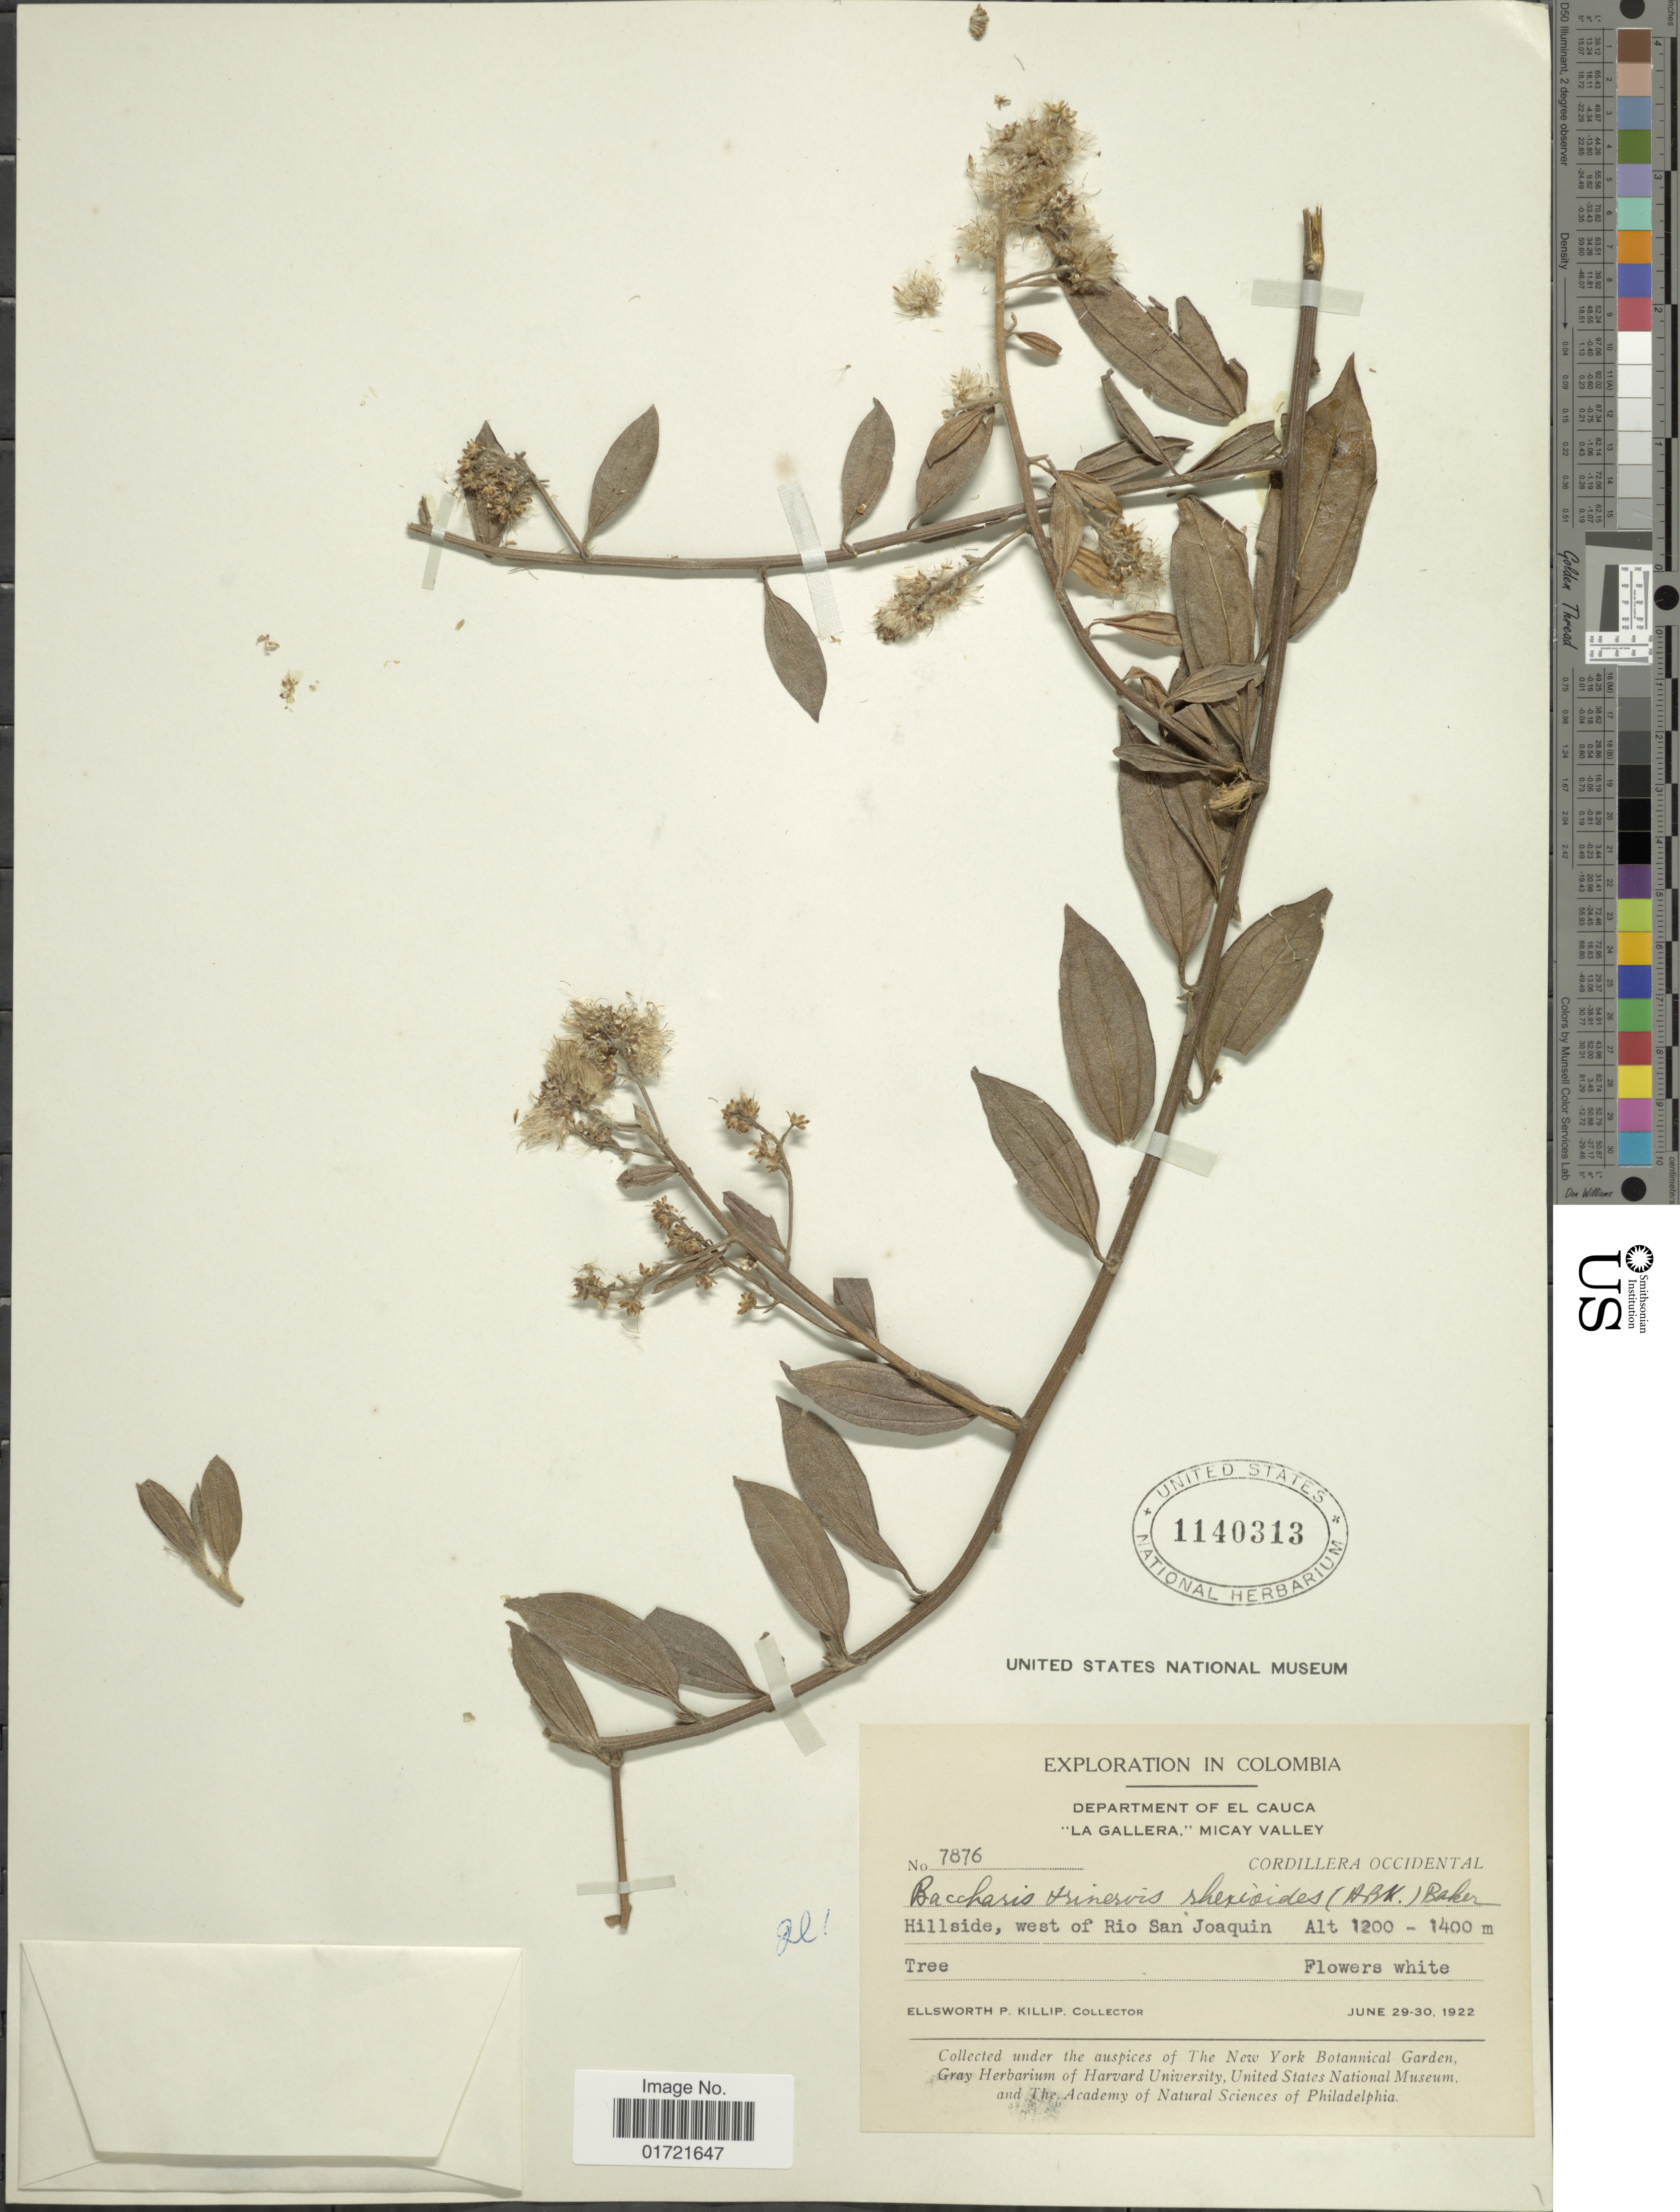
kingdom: Plantae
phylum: Tracheophyta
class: Magnoliopsida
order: Asterales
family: Asteraceae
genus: Baccharis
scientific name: Baccharis trinervis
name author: (Lam.) Pers.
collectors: E. P. Killip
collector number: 7876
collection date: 1922-06-29/1922-06-30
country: Colombia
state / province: Cauca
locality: Department of El Cauca, "La Gallera" , Micay valley, Hillside , west of Rio San Joaquin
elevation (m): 1200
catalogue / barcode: US 1140313